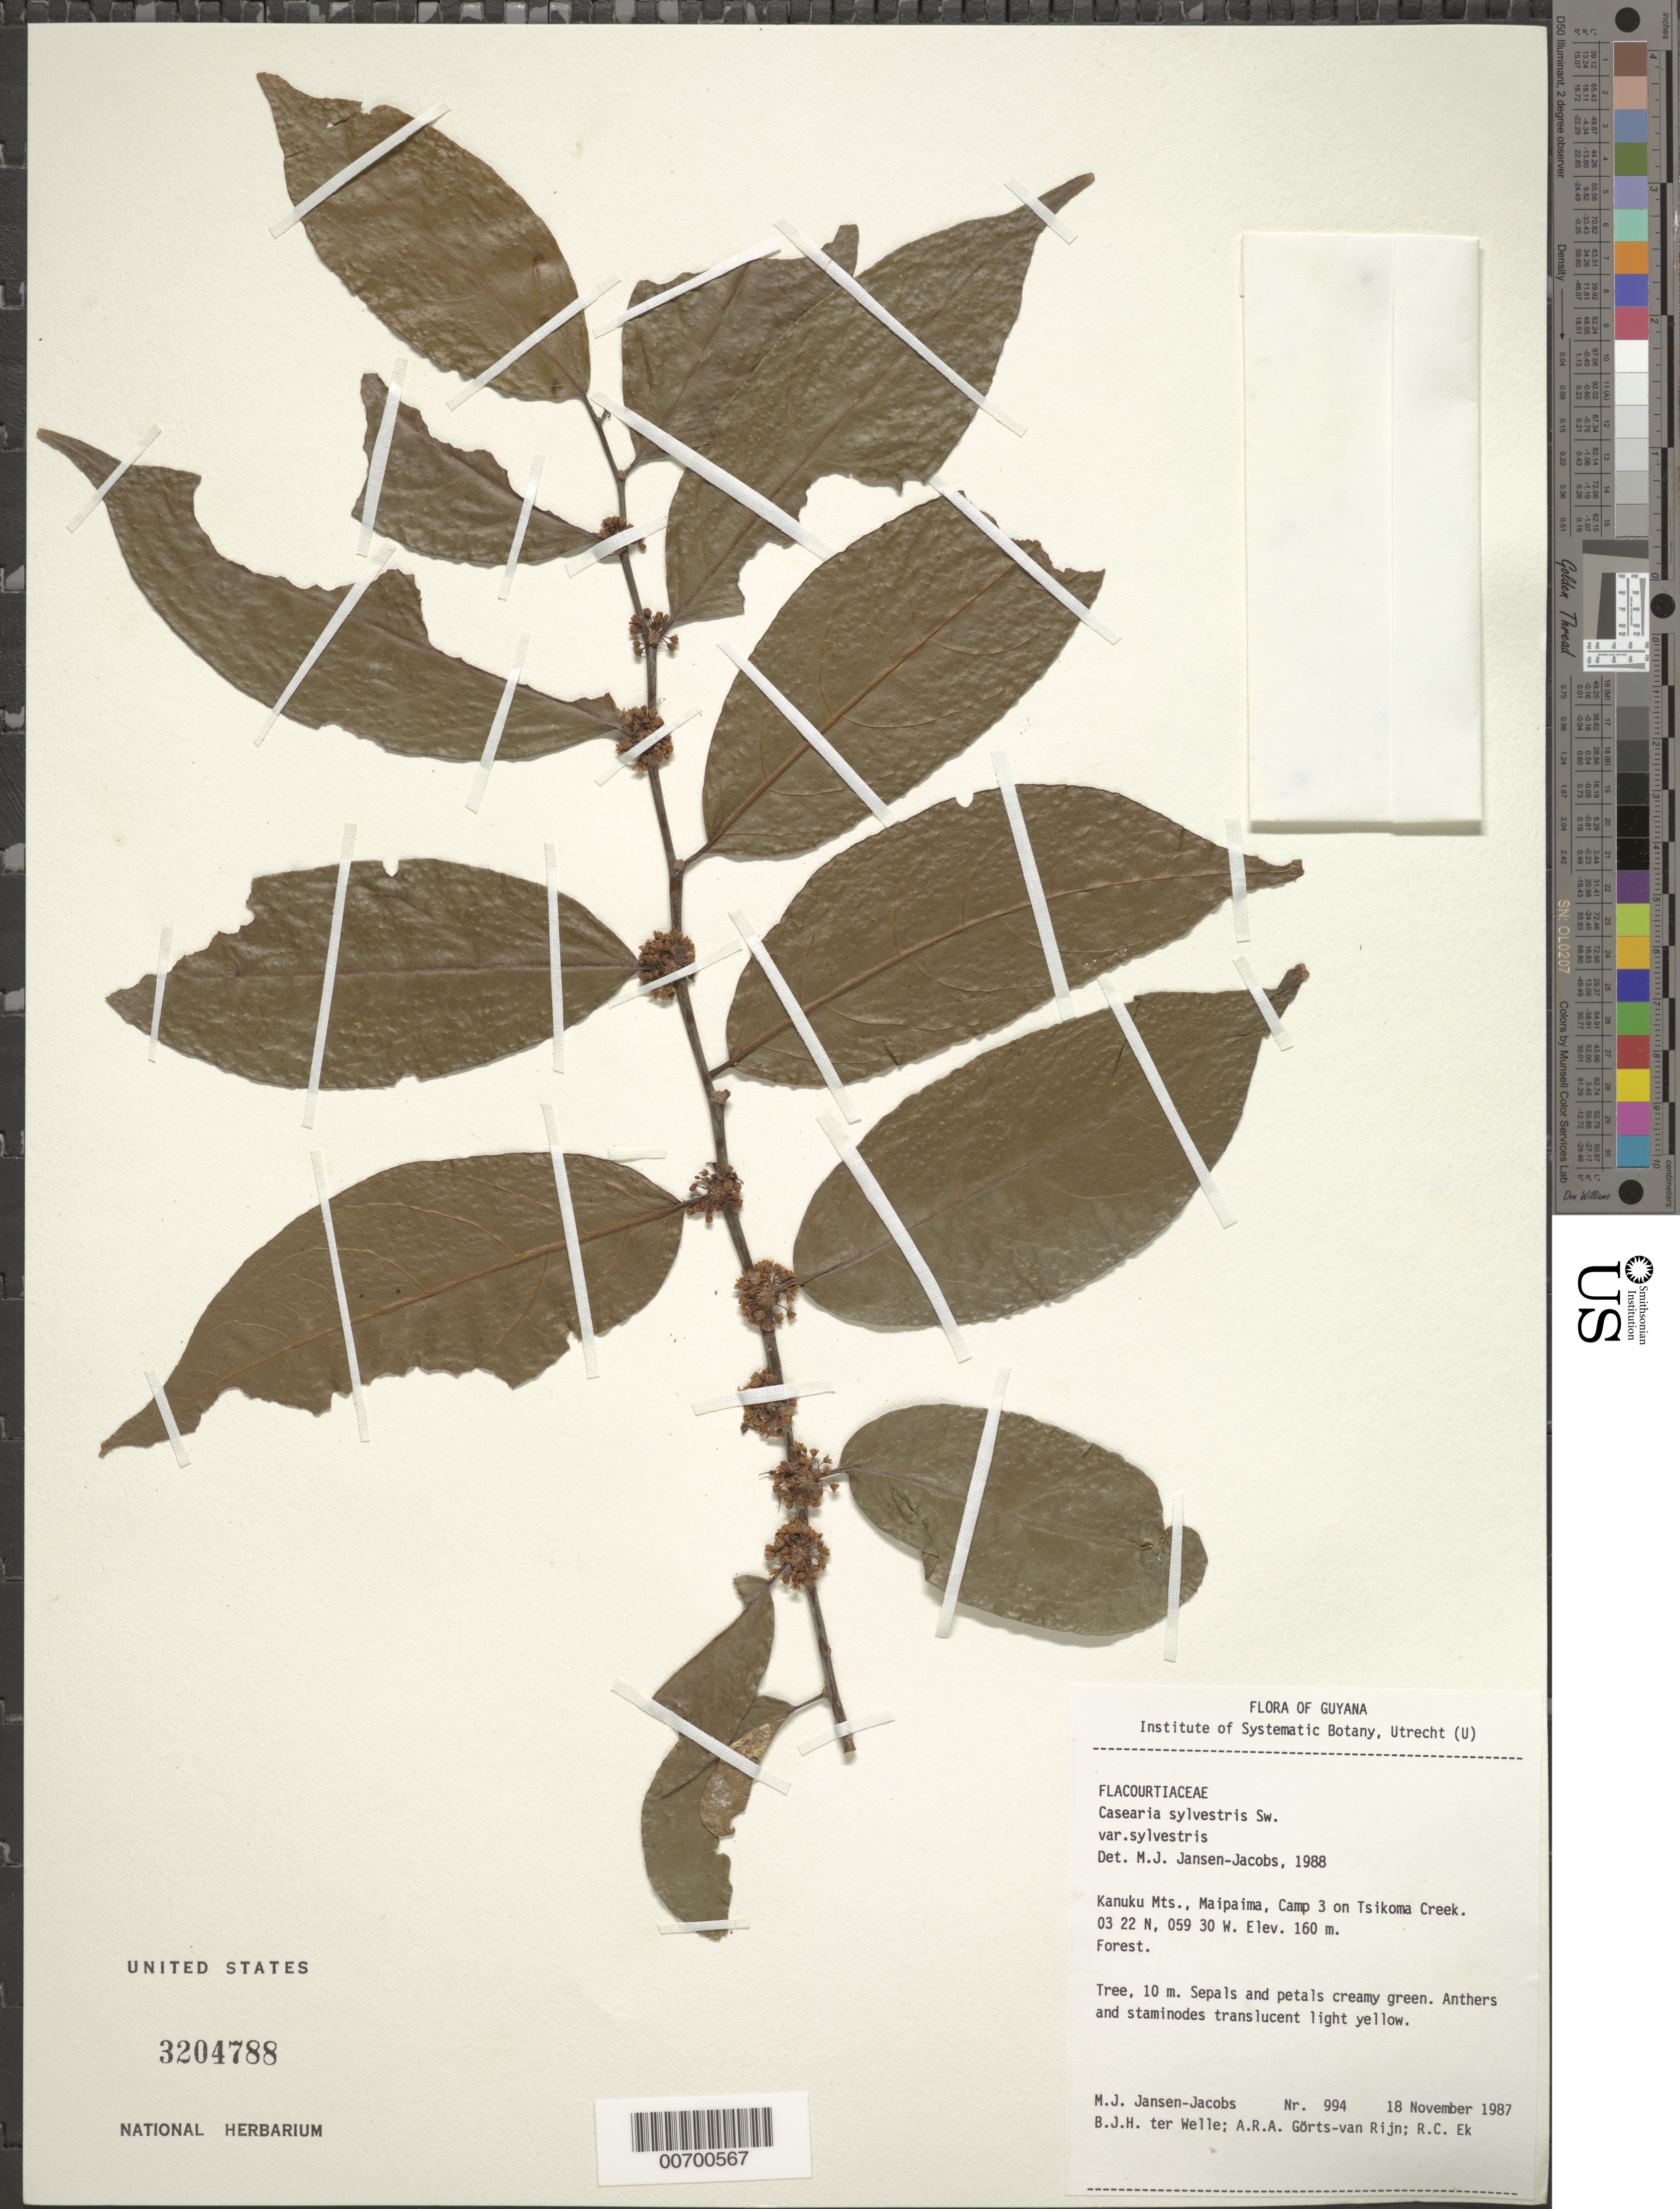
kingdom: Plantae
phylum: Tracheophyta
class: Magnoliopsida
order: Malpighiales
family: Salicaceae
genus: Casearia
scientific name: Casearia sylvestris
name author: Sw.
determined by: Jansen-Jacobs, M. J., (U), Nationaal Herbarium Nederland, Utrecht University branch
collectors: M. J. Jansen-Jacobs, B. Welle, A. .R. A. Görts-van Rijn & R. C. Ek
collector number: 994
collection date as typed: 18-Nov-87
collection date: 1987-11-18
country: Guyana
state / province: U. Takutu-U. Essequibo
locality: Kanuku Mts., Maipaima, Camp 3 on Tsikoma Creek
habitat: Forest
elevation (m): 160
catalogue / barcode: US 3204788